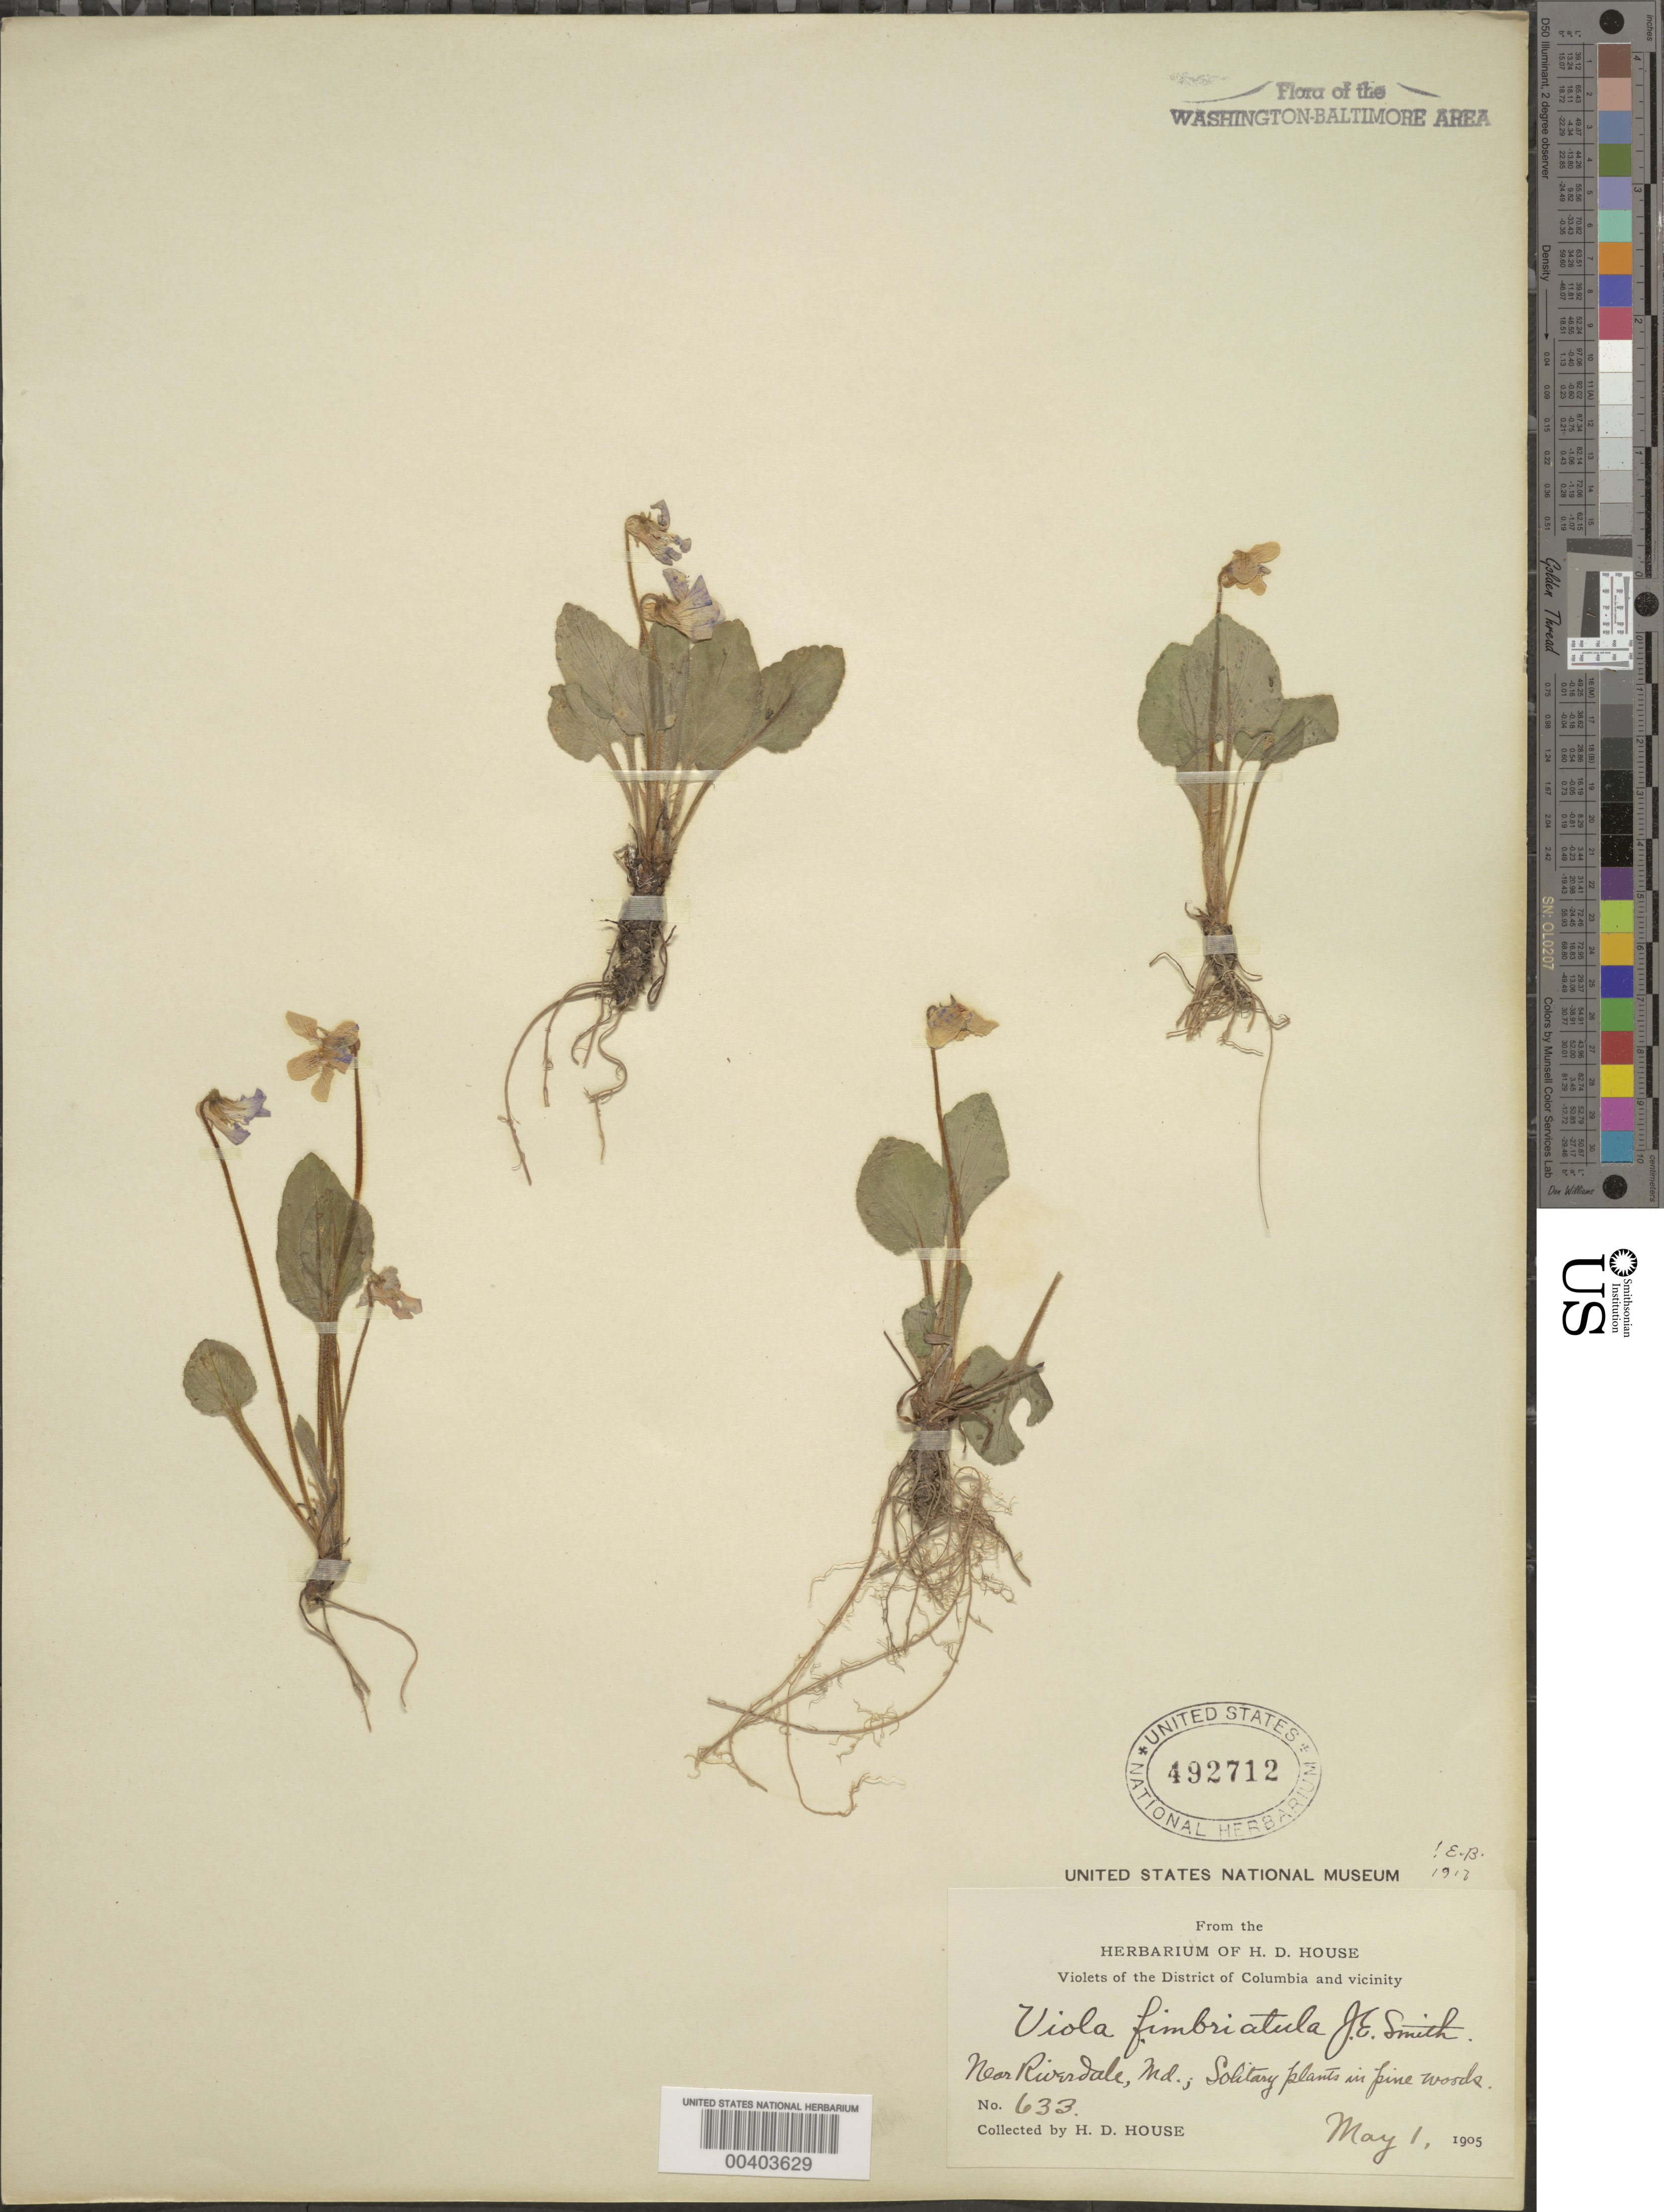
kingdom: Plantae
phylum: Tracheophyta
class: Magnoliopsida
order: Malpighiales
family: Violaceae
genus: Viola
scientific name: Viola sagittata var. ovata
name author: (Nutt.) Torr. & A. Gray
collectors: H. D. House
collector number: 633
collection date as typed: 01 May 1905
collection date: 1905-05-01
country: United States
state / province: Maryland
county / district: Prince George's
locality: Riverdale vicinity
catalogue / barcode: US 492712